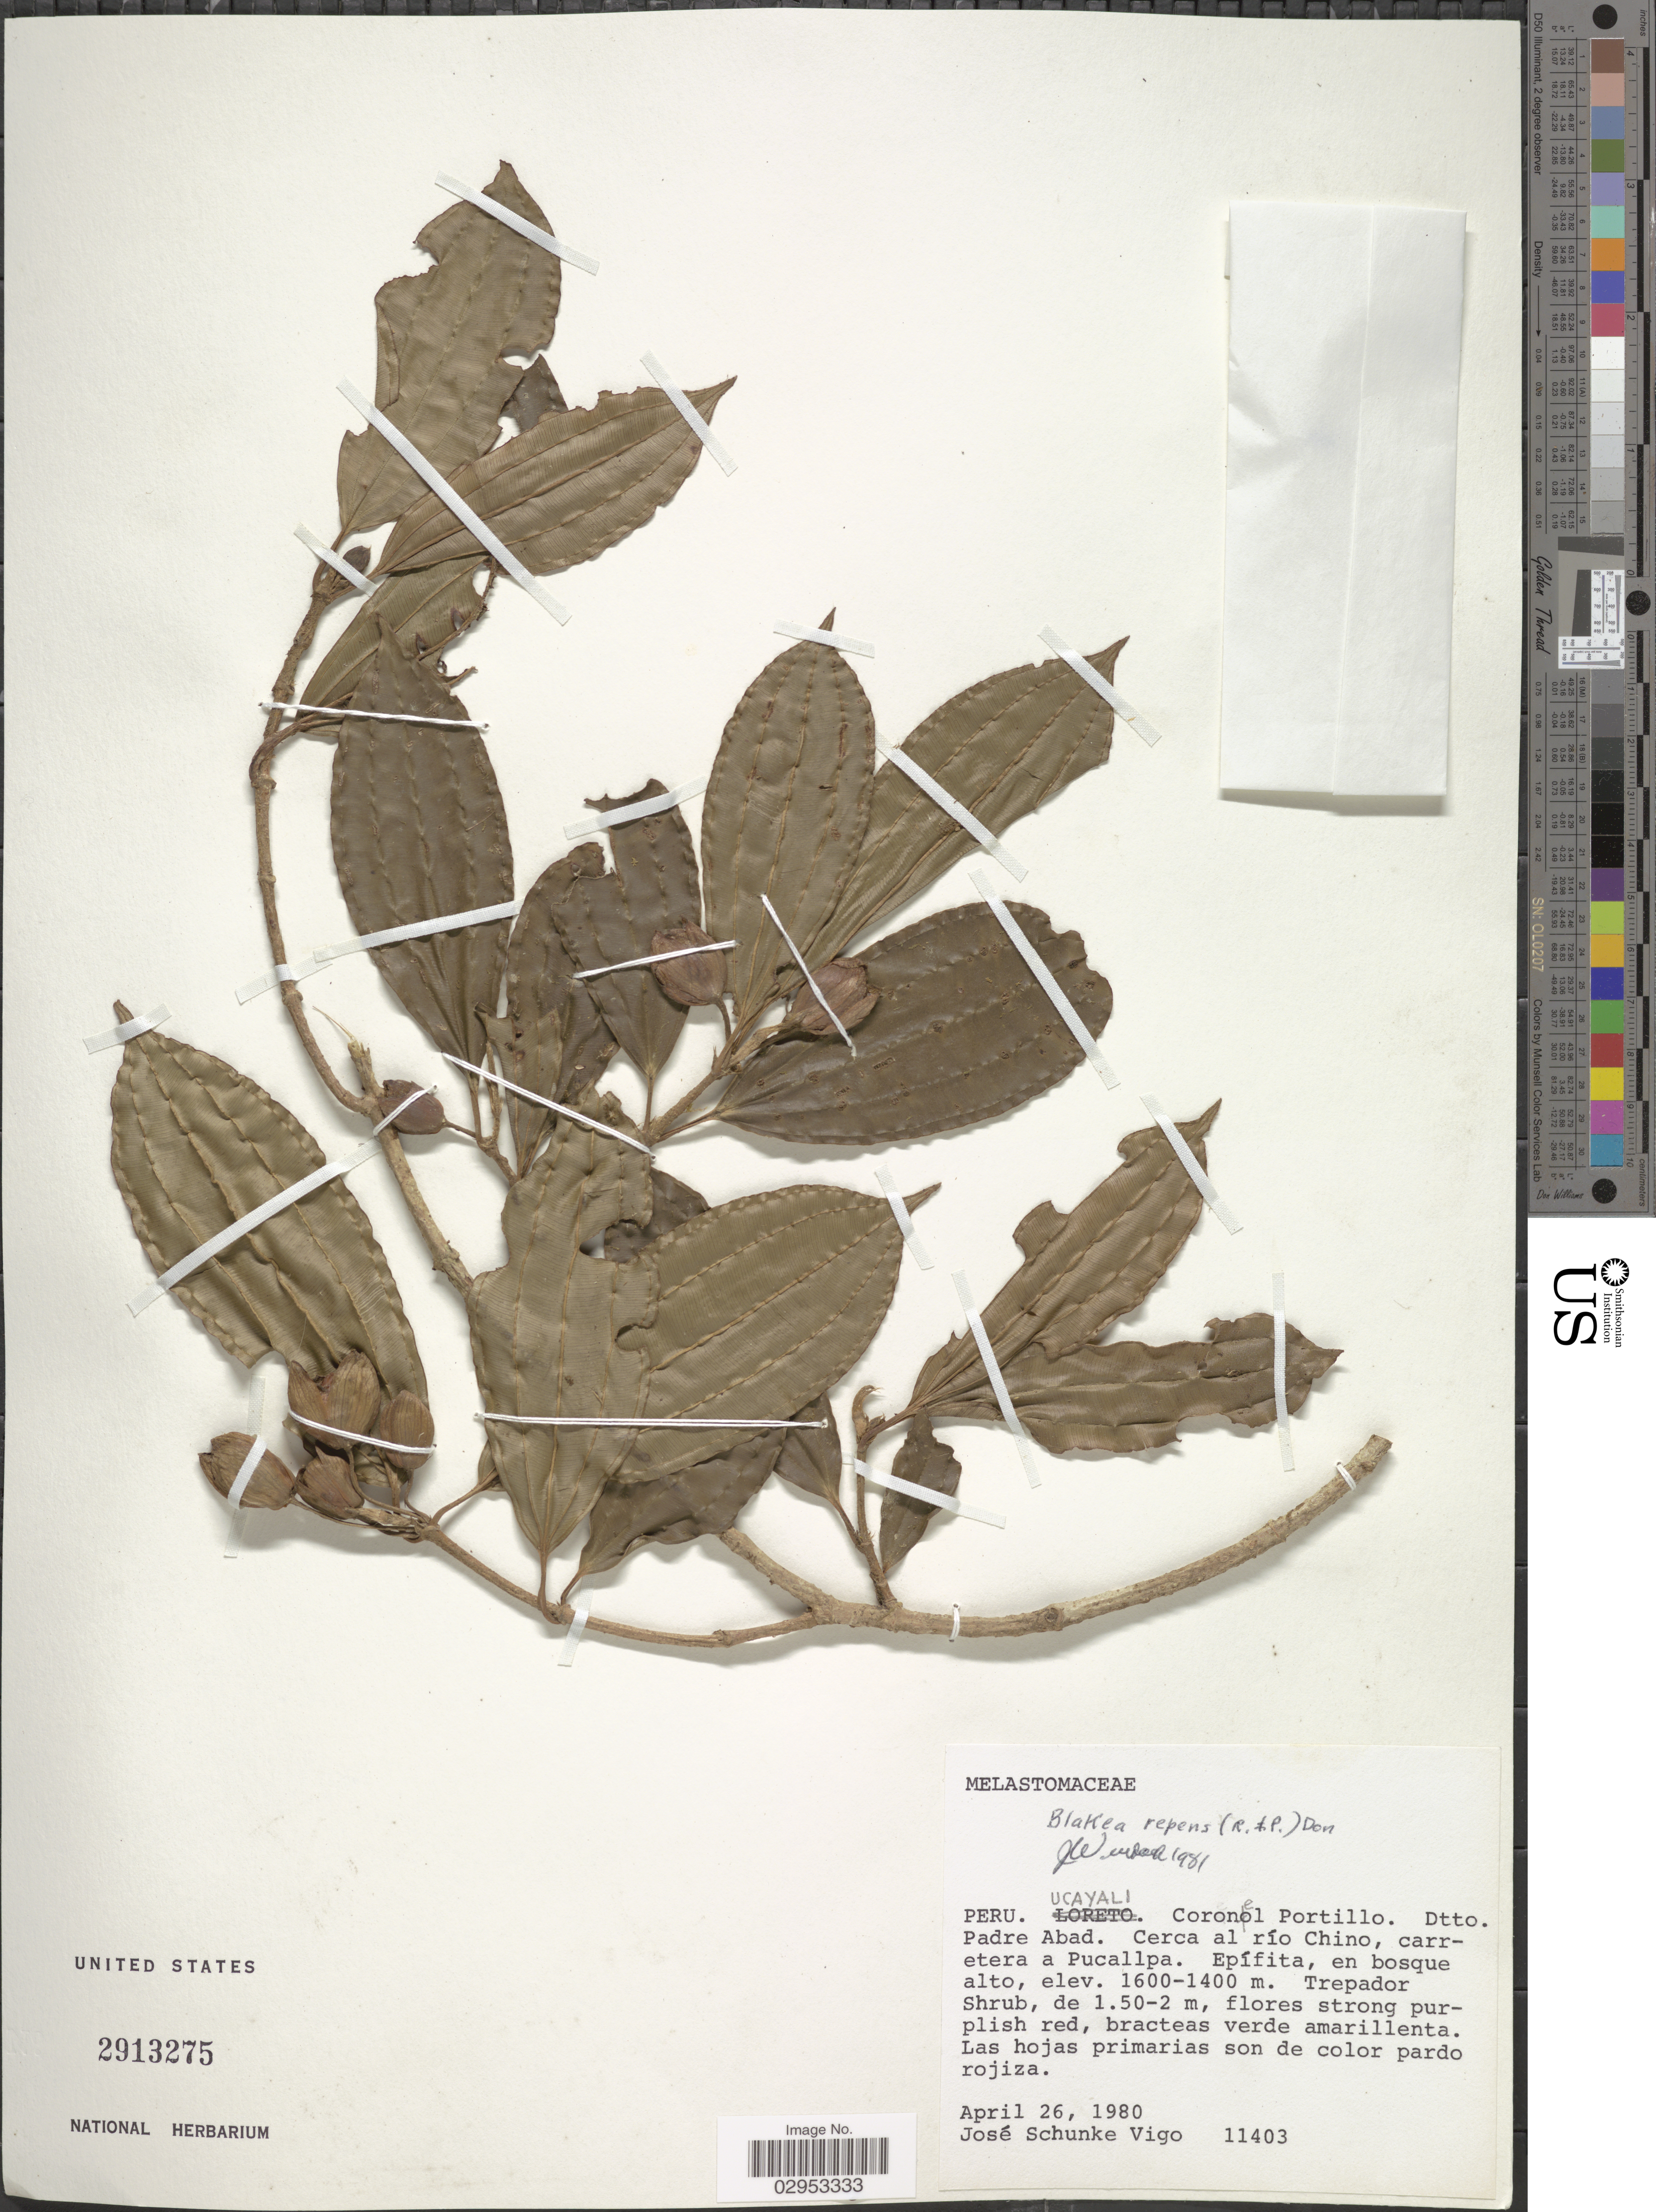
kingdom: Plantae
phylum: Tracheophyta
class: Magnoliopsida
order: Myrtales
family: Melastomataceae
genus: Blakea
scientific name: Blakea repens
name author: (Ruiz & Pav.) D. Don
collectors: J. Schunke Vigo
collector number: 11403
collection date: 1980-04-26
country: Peru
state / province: Ucayali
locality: Coronel Portillo. Dtto. Padre Abad. Cerca al río Chino, carretera a Pucallpa.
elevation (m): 1400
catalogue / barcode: US 2913275